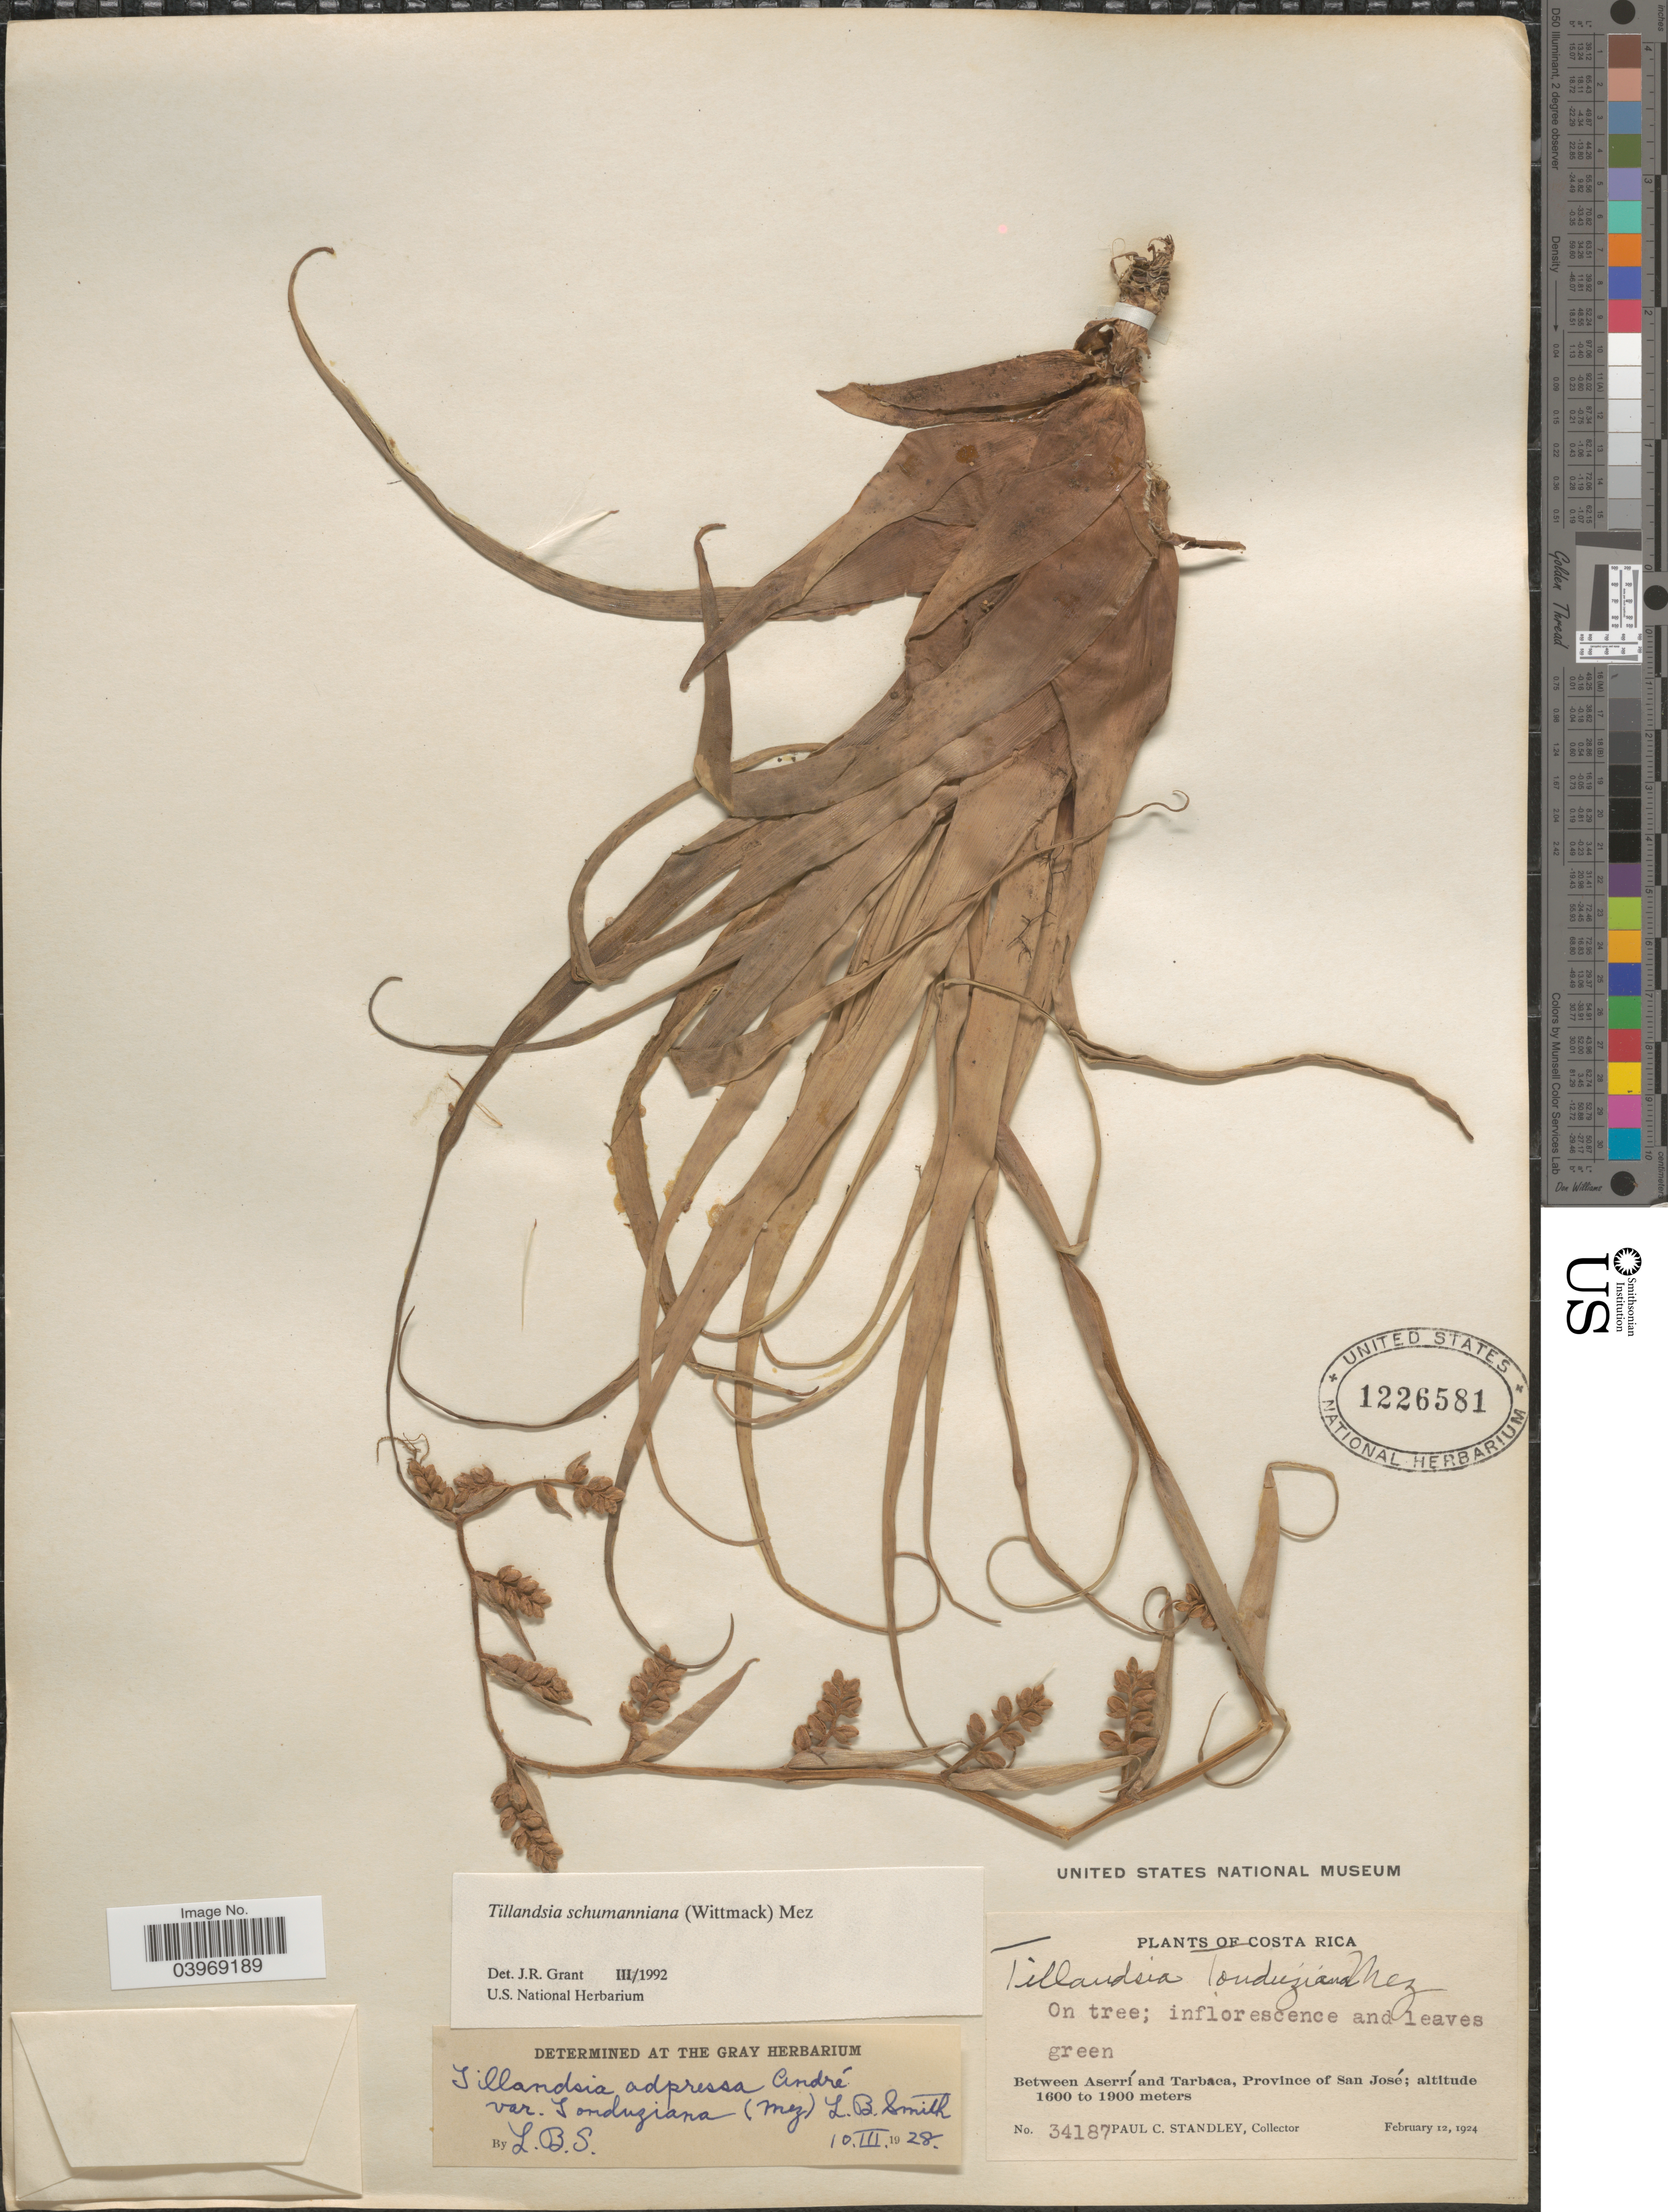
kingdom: Plantae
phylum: Tracheophyta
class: Liliopsida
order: Poales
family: Bromeliaceae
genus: Racinaea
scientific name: Racinaea schumanniana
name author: (Wittm.) J.R. Grant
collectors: P. C. Standley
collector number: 34187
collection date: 1924-02-12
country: Costa Rica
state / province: San José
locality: Between Asserí and Tarbaca.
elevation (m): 1600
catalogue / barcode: US 1226581